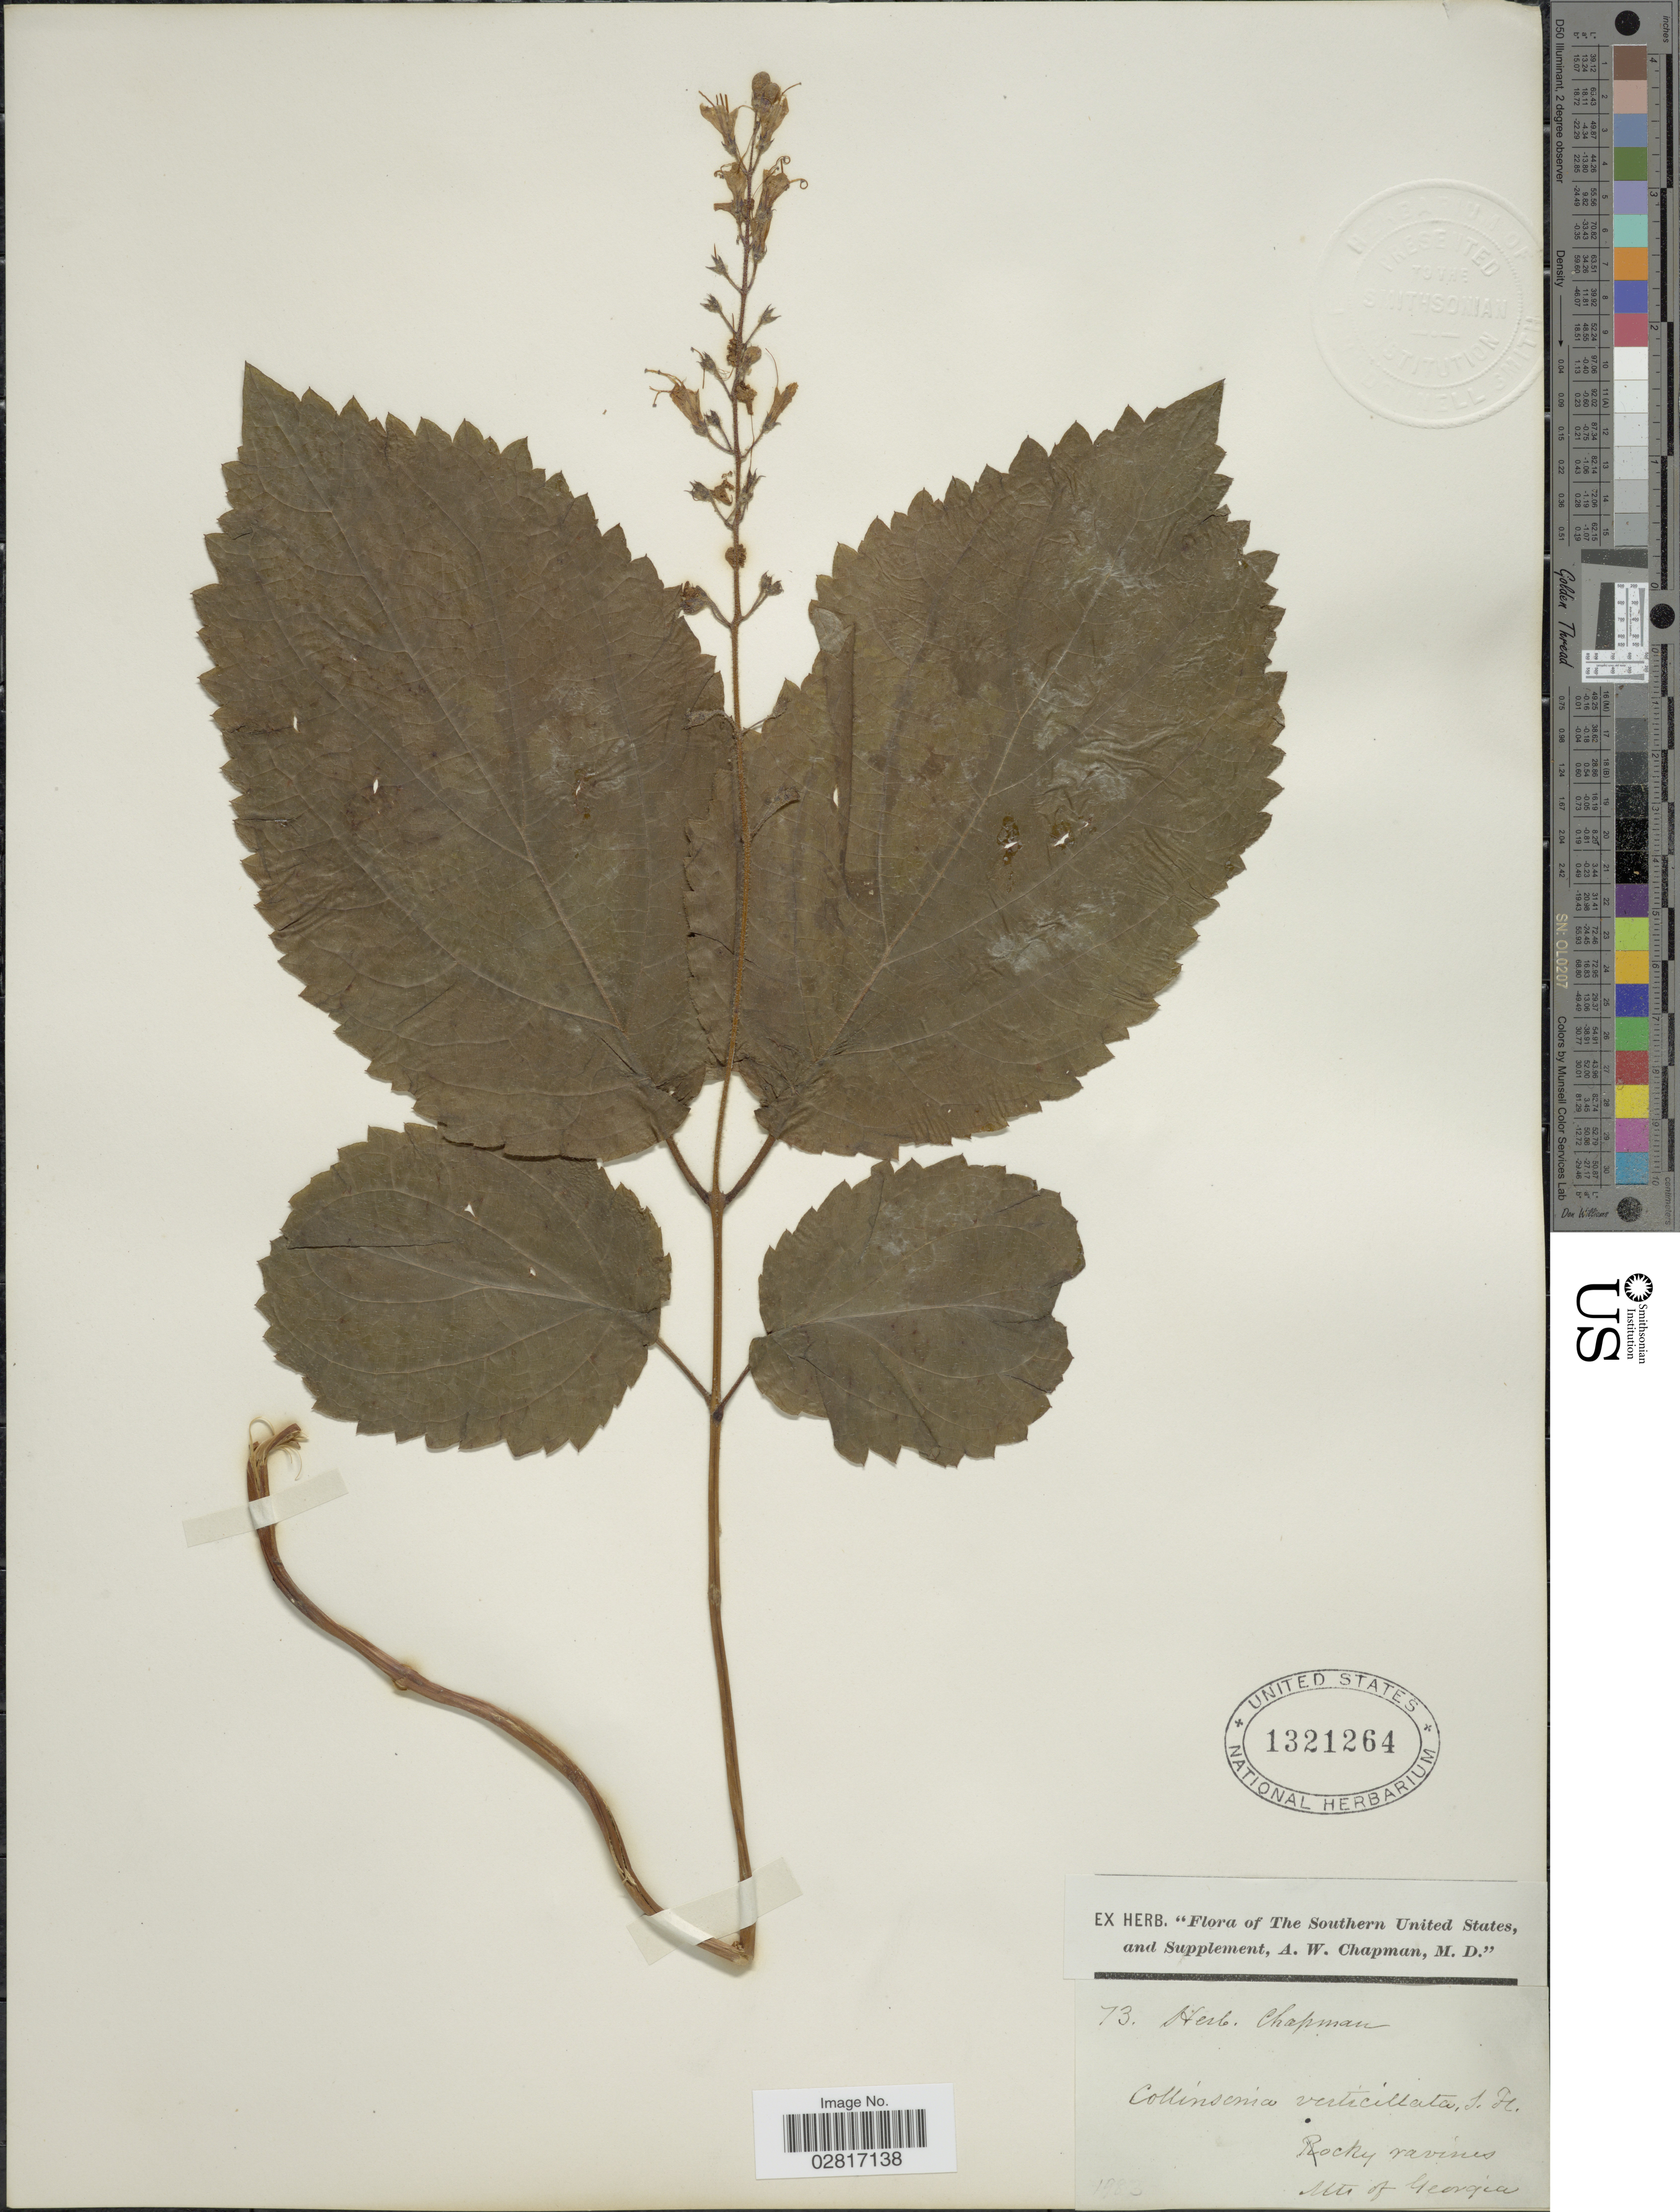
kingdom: Plantae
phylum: Tracheophyta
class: Magnoliopsida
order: Lamiales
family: Lamiaceae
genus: Collinsonia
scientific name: Collinsonia verticillata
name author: Baldwin ex Elliott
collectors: ex herb. A.W. Chapman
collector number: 73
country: United States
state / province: Georgia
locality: Mts of Georgia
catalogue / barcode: US 1321264